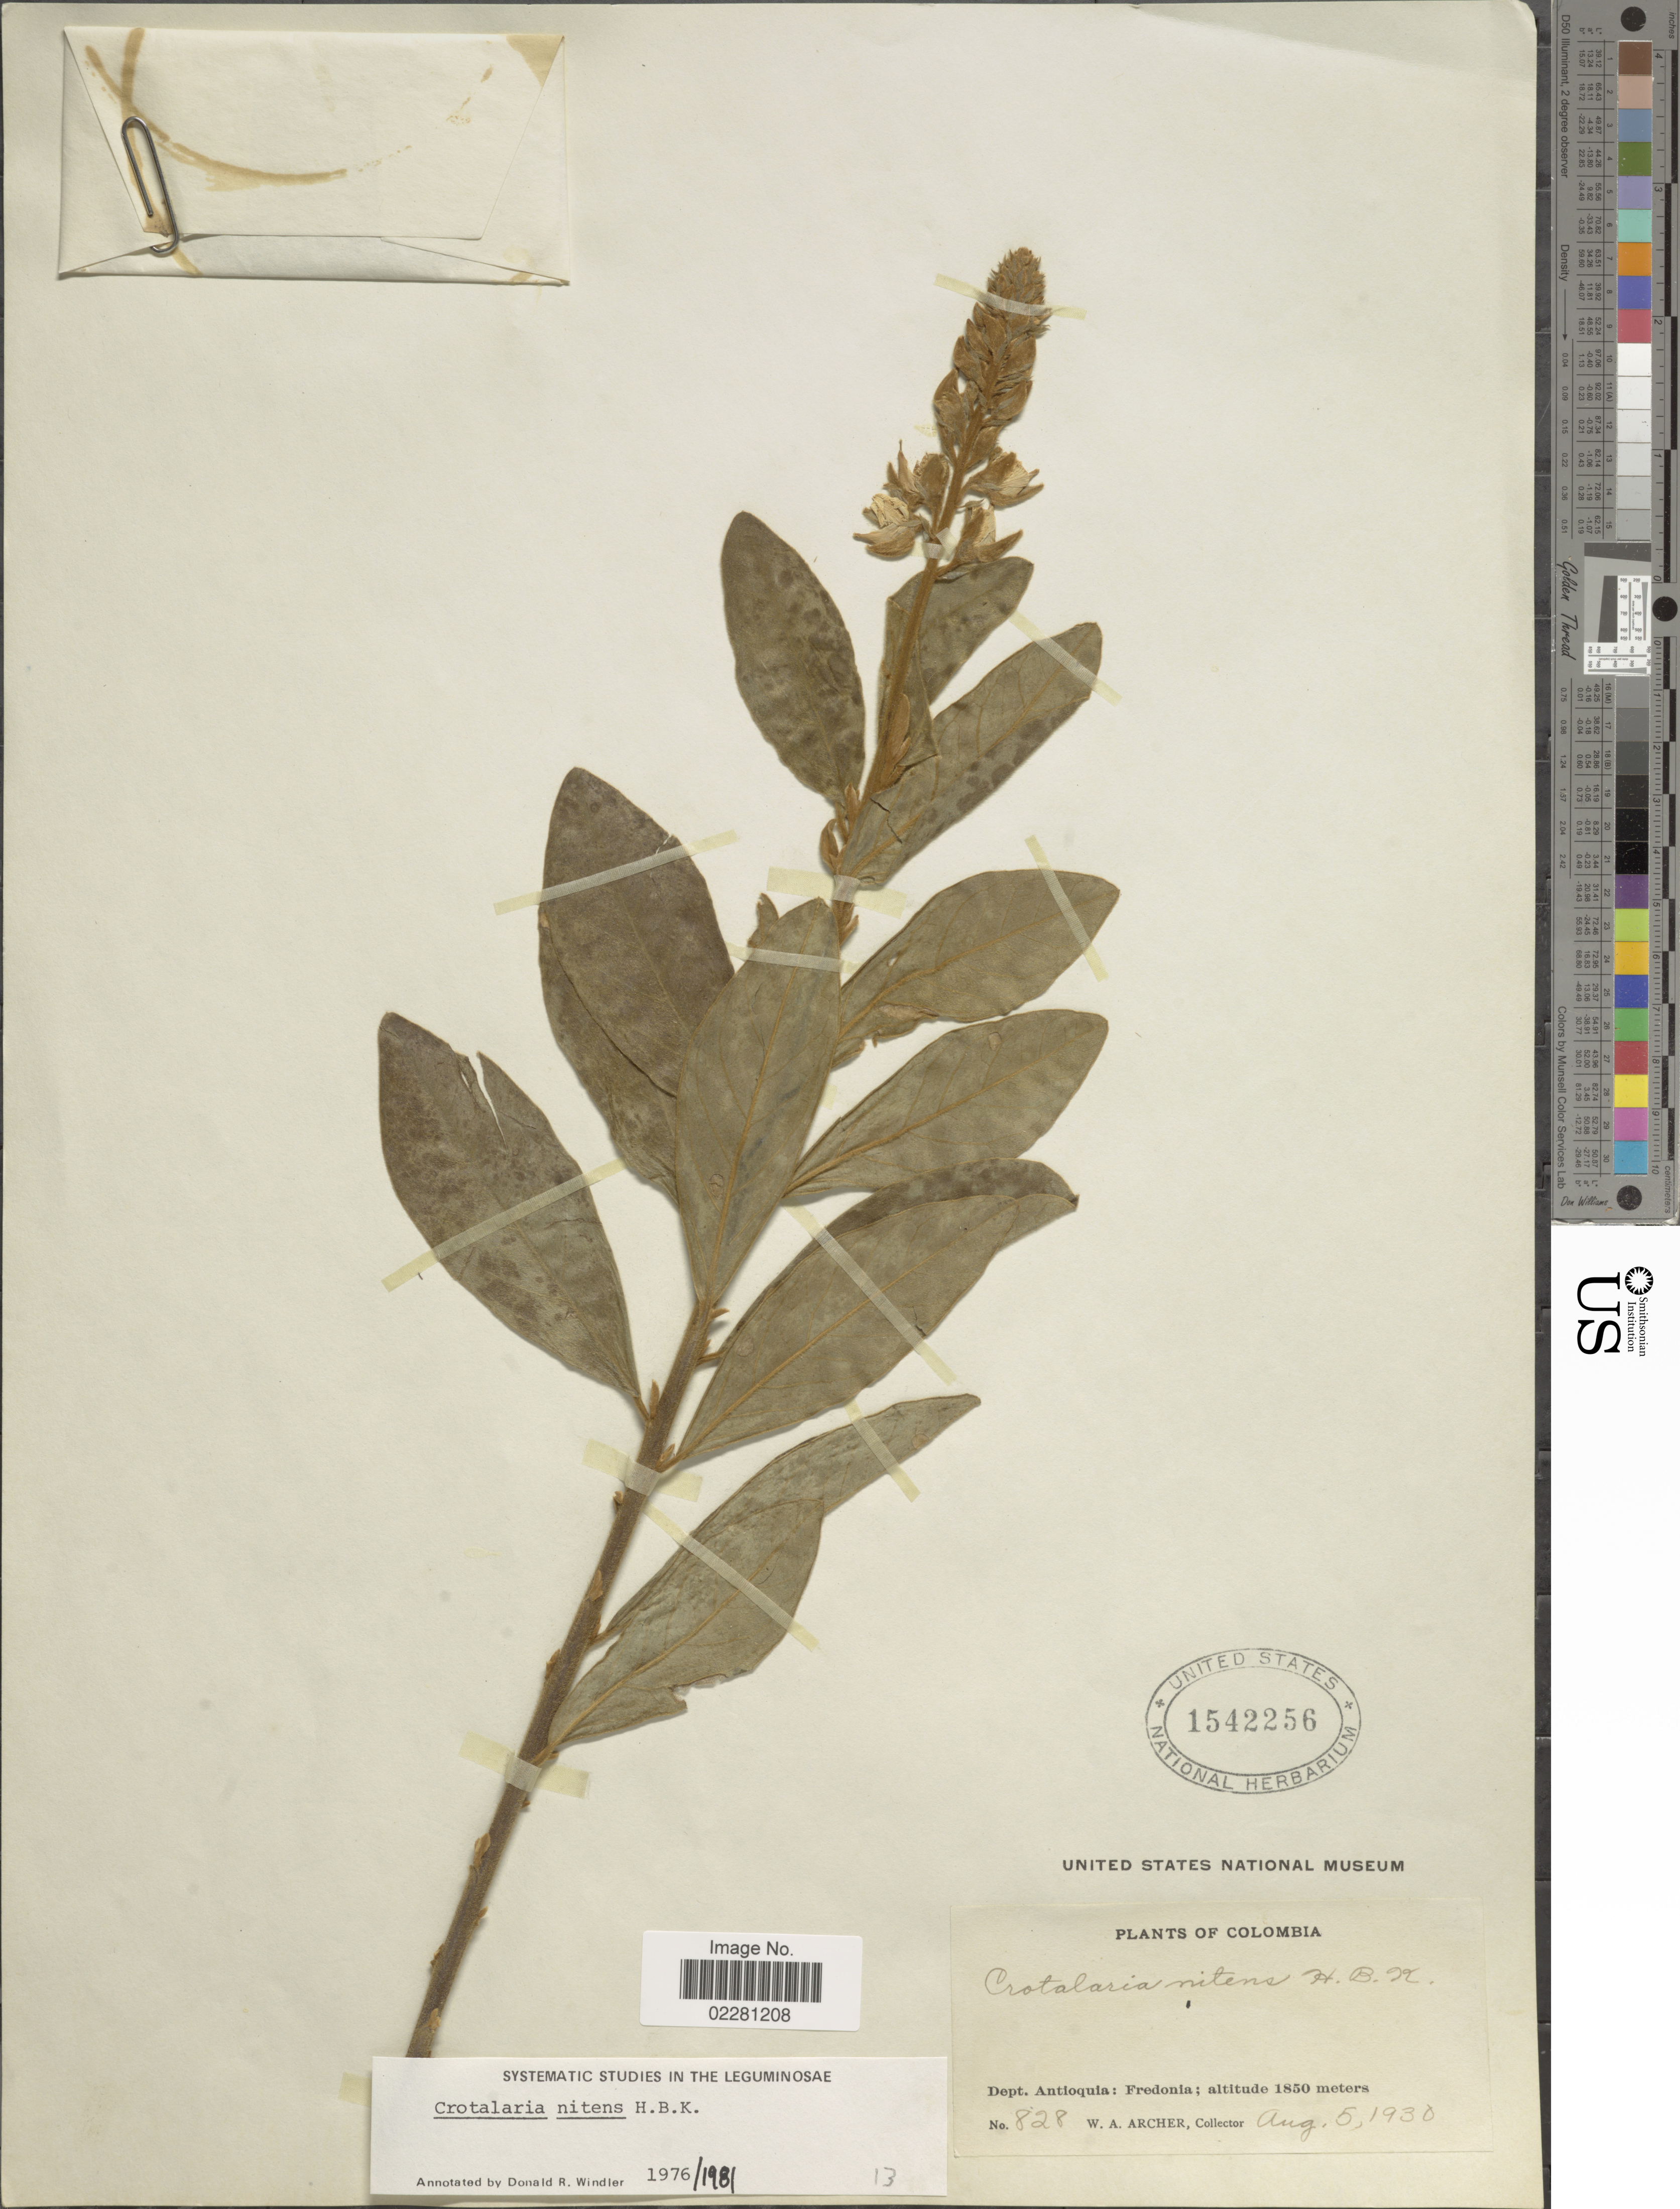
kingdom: Plantae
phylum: Tracheophyta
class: Magnoliopsida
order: Fabales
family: Fabaceae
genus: Crotalaria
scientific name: Crotalaria nitens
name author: Kunth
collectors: W. A. Archer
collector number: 828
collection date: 1930-08-05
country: Colombia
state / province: Antioquia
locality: Fredonia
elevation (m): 1850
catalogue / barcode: US 1542256